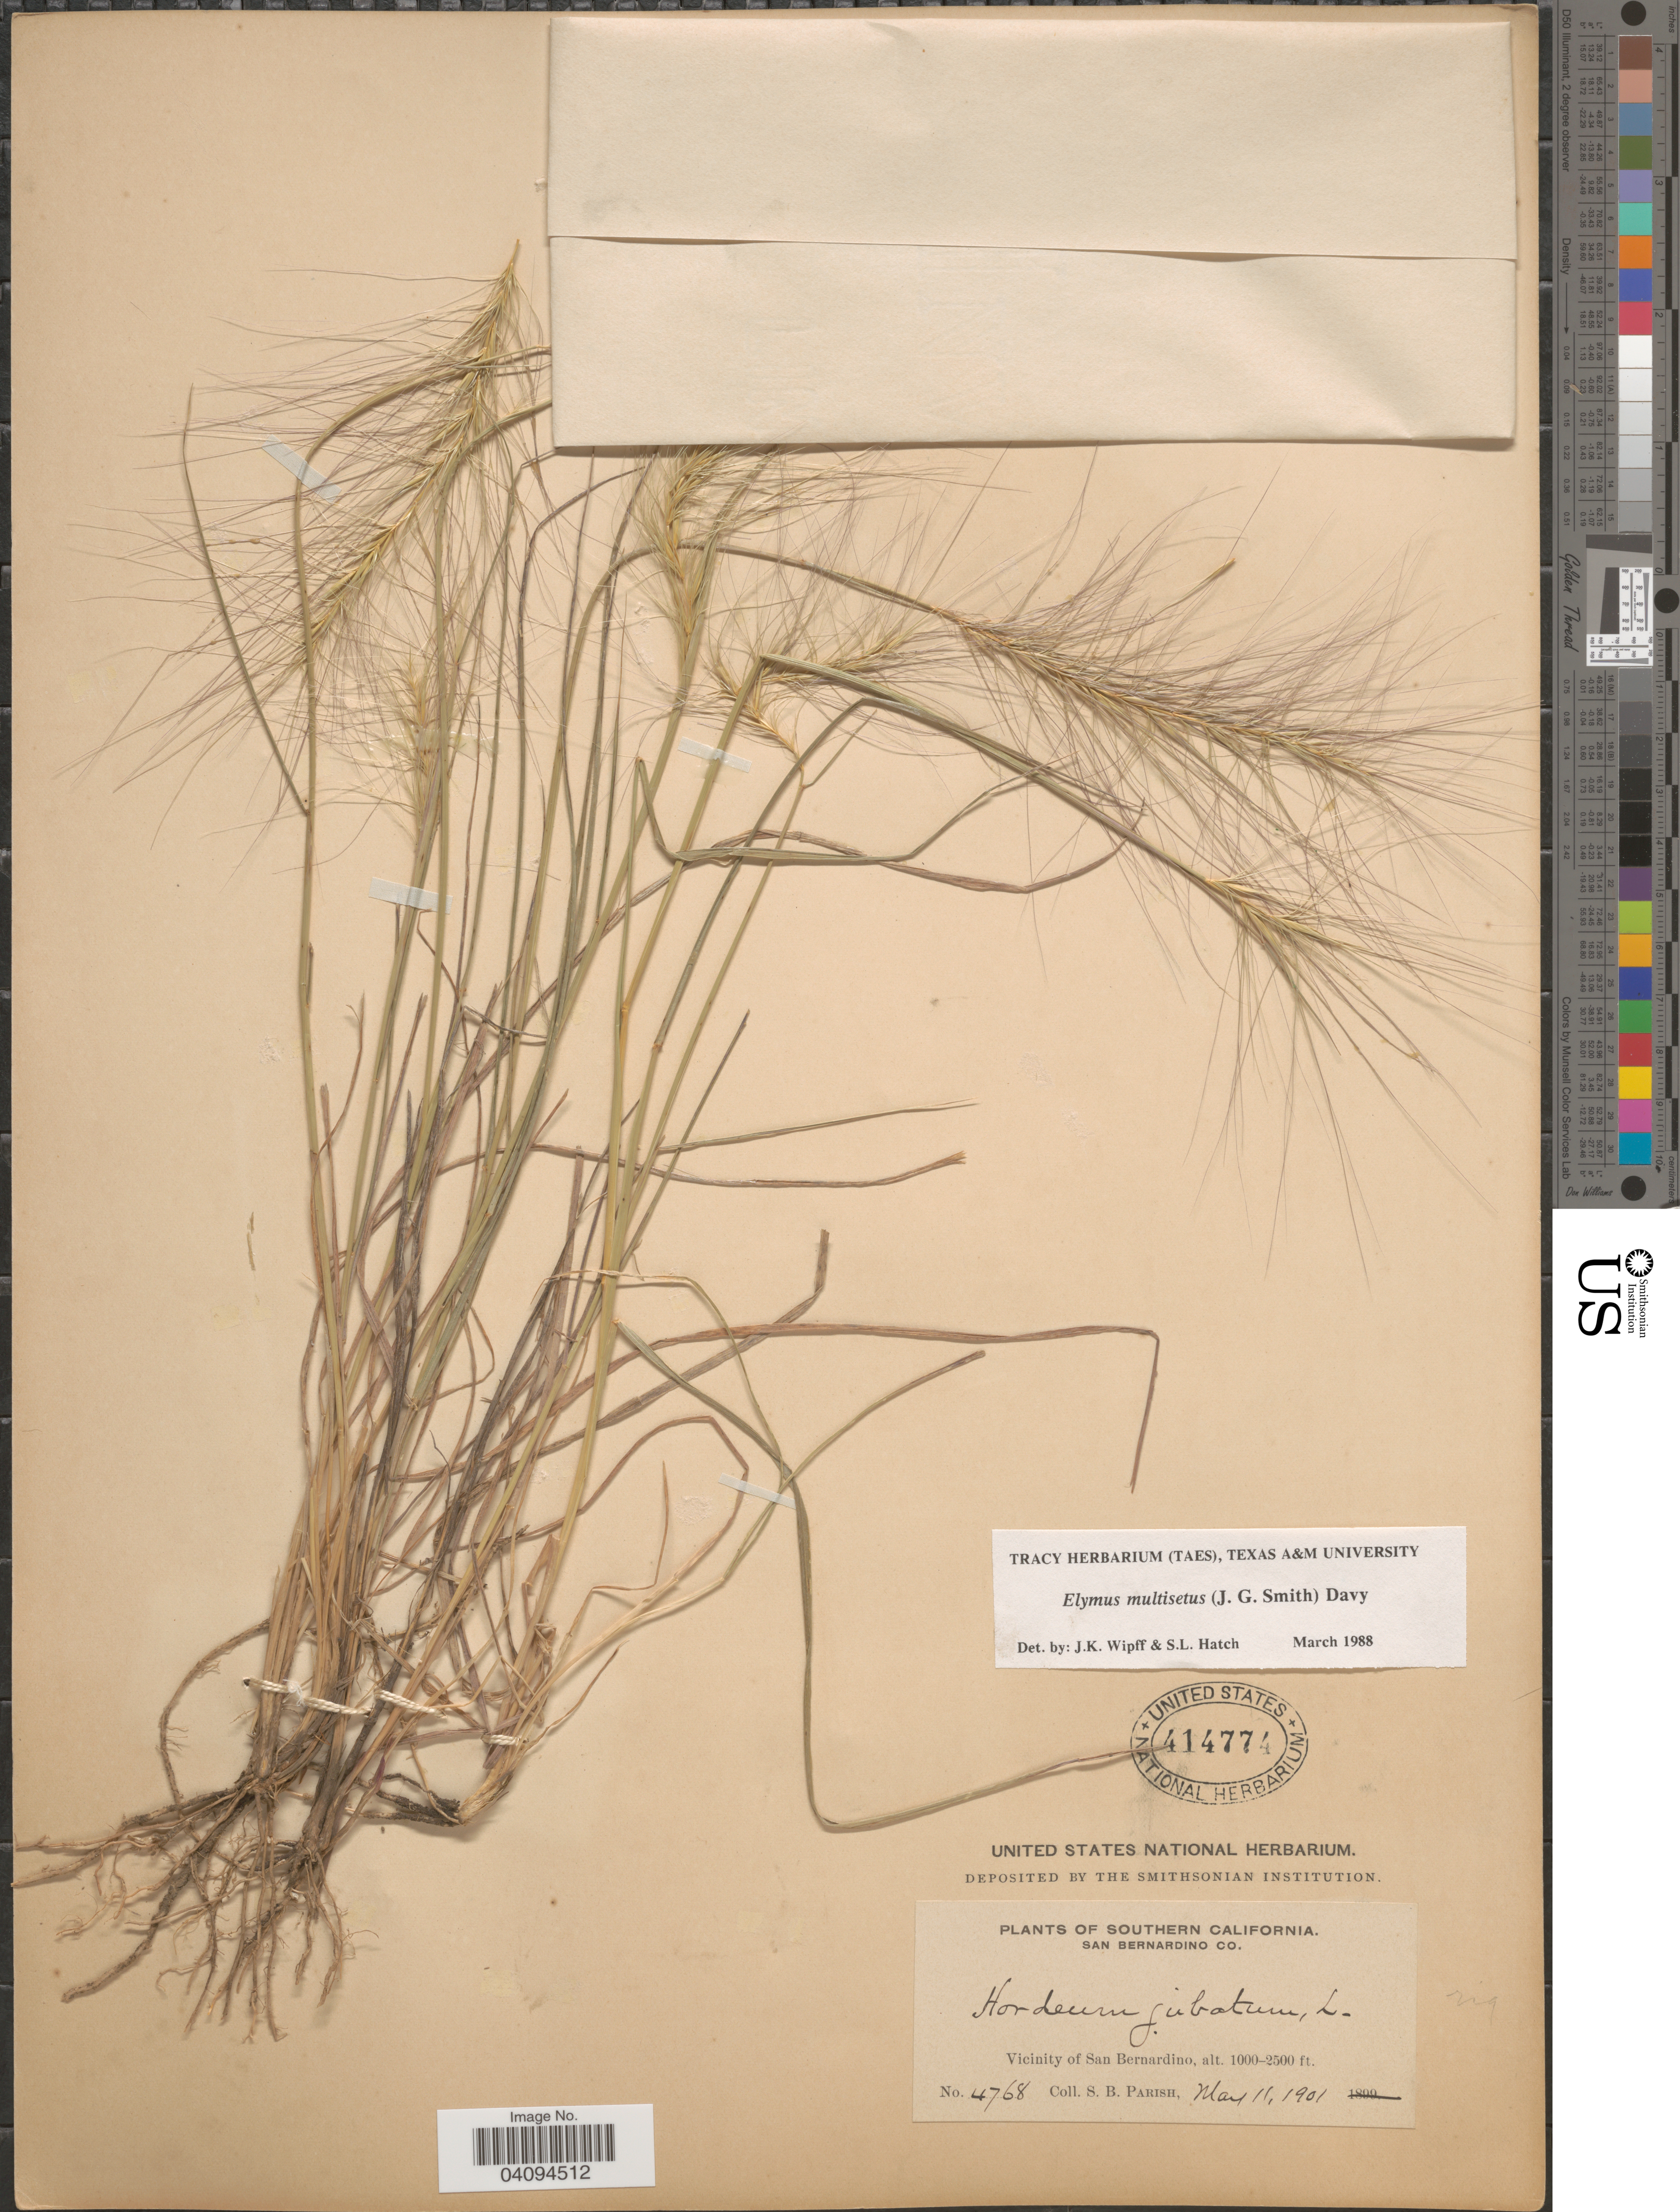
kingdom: Plantae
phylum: Tracheophyta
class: Liliopsida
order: Poales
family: Poaceae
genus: Elymus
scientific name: Elymus multisetus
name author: (J.G. Sm.) Burtt Davy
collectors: S. B. Parish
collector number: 4768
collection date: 1901-05-11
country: United States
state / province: California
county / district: San Bernardino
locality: Southern California. San Bernardino Co. Vicinity of San Bernardino.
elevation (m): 305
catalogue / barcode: US 414774